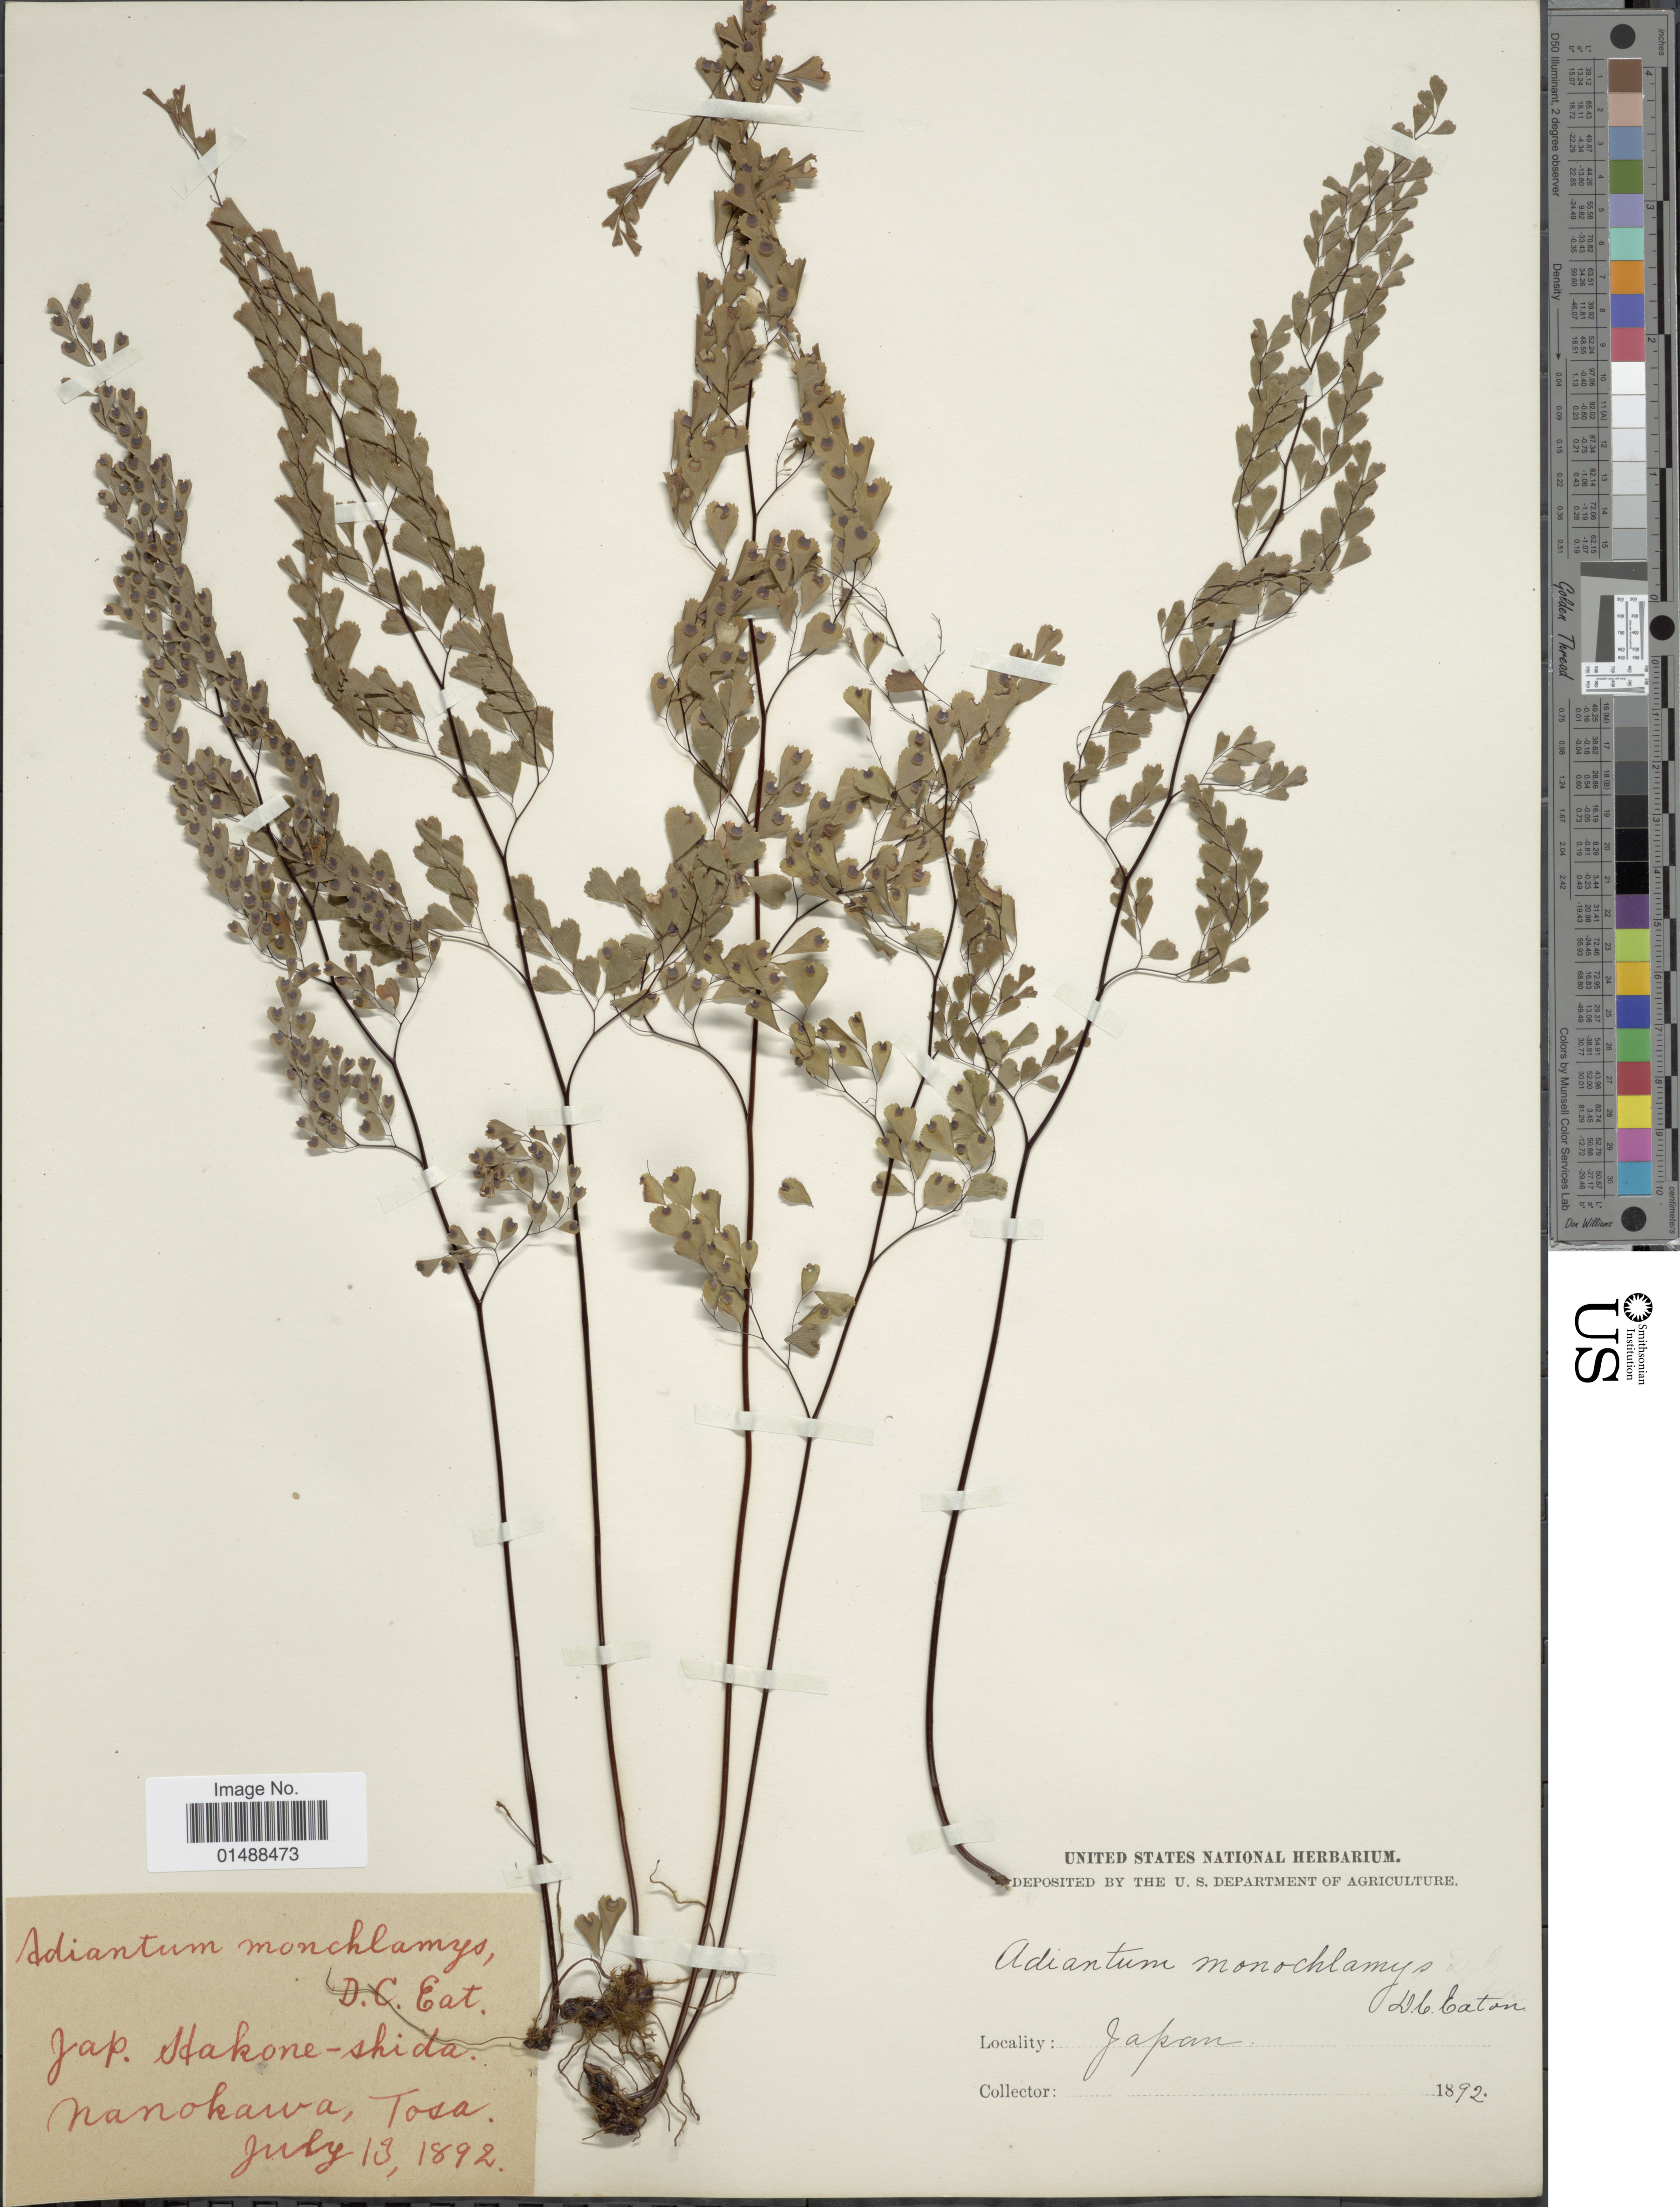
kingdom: Plantae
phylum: Tracheophyta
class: Polypodiopsida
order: Polypodiales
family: Pteridaceae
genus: Adiantum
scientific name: Adiantum monochlamys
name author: D.C. Eaton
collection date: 1892-07-13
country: Japan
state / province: Koti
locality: Japan, Nanokawa, Tosa